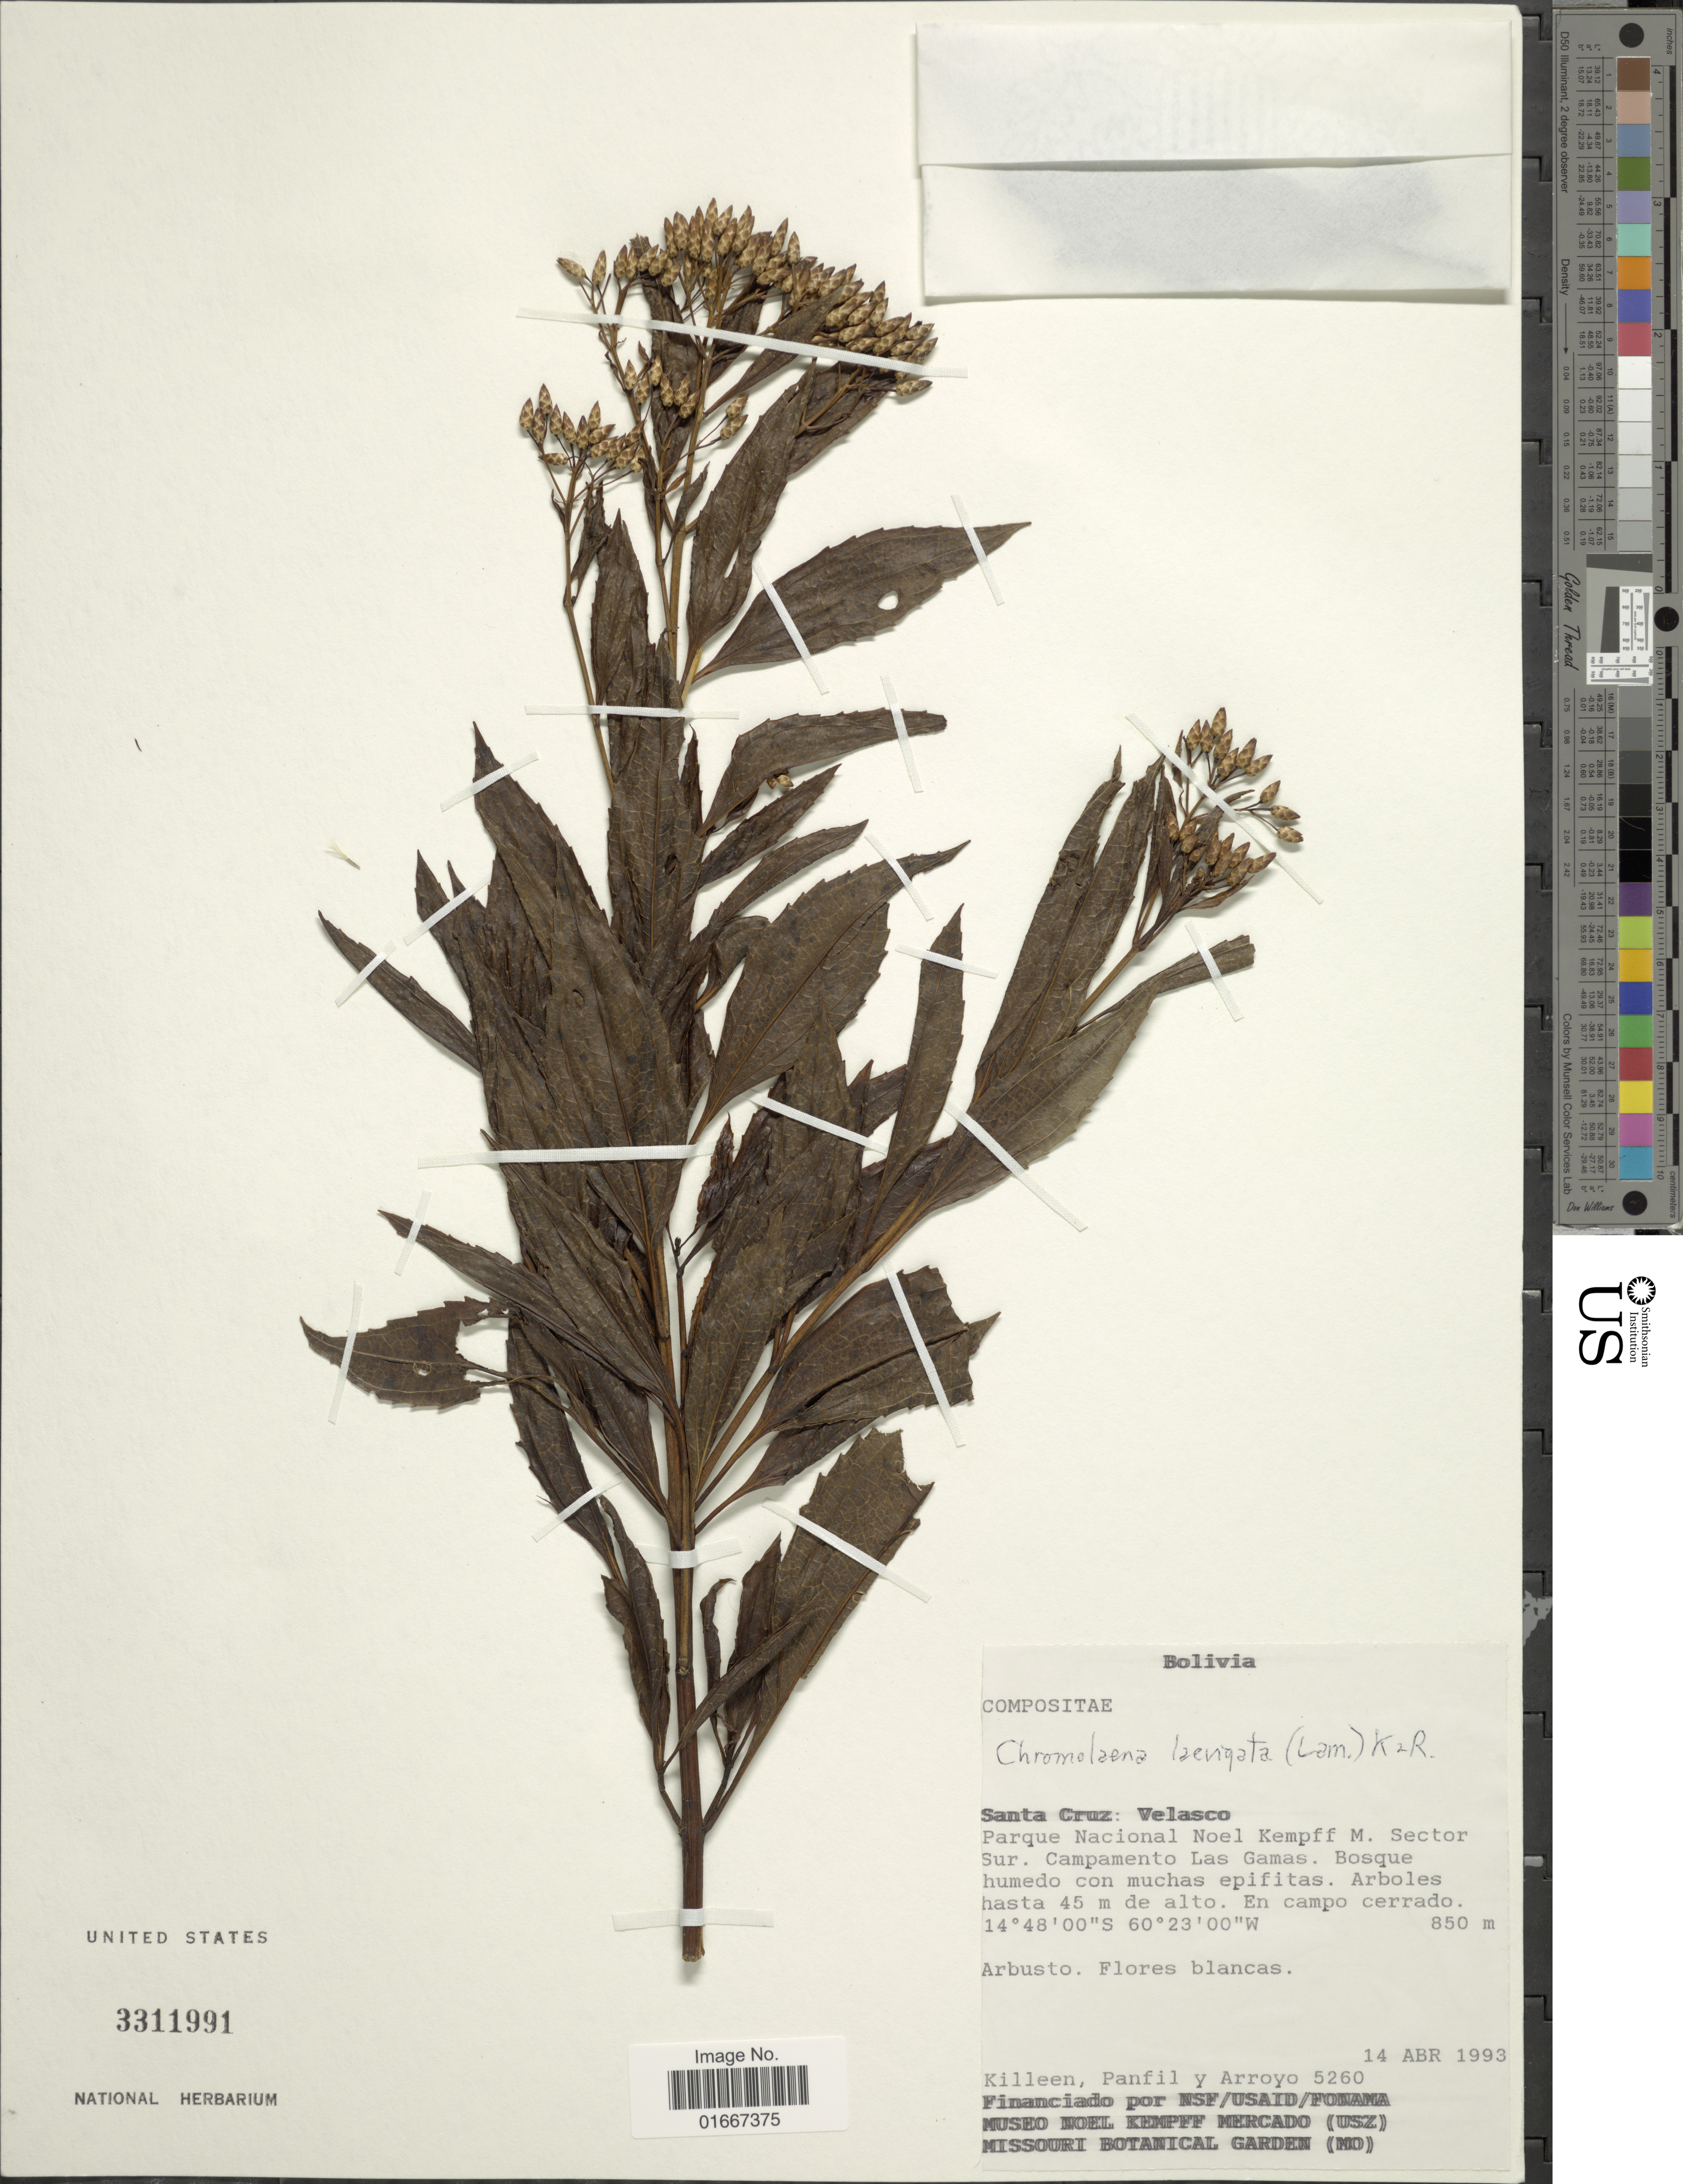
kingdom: Plantae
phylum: Tracheophyta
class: Magnoliopsida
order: Asterales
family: Asteraceae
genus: Chromolaena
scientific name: Chromolaena laevigata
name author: (Lam.) R.M. King & H. Rob.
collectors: Killeen, --, -- Panfil & Arroyo, --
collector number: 5260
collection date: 1993-04-14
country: Bolivia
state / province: Santa Cruz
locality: Velasco, Parque Nacional Noel Kempff M. Sector Sur. Campamento Las Gamas. Bosque humedo con muchas epifitas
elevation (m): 850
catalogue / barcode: US 3311991